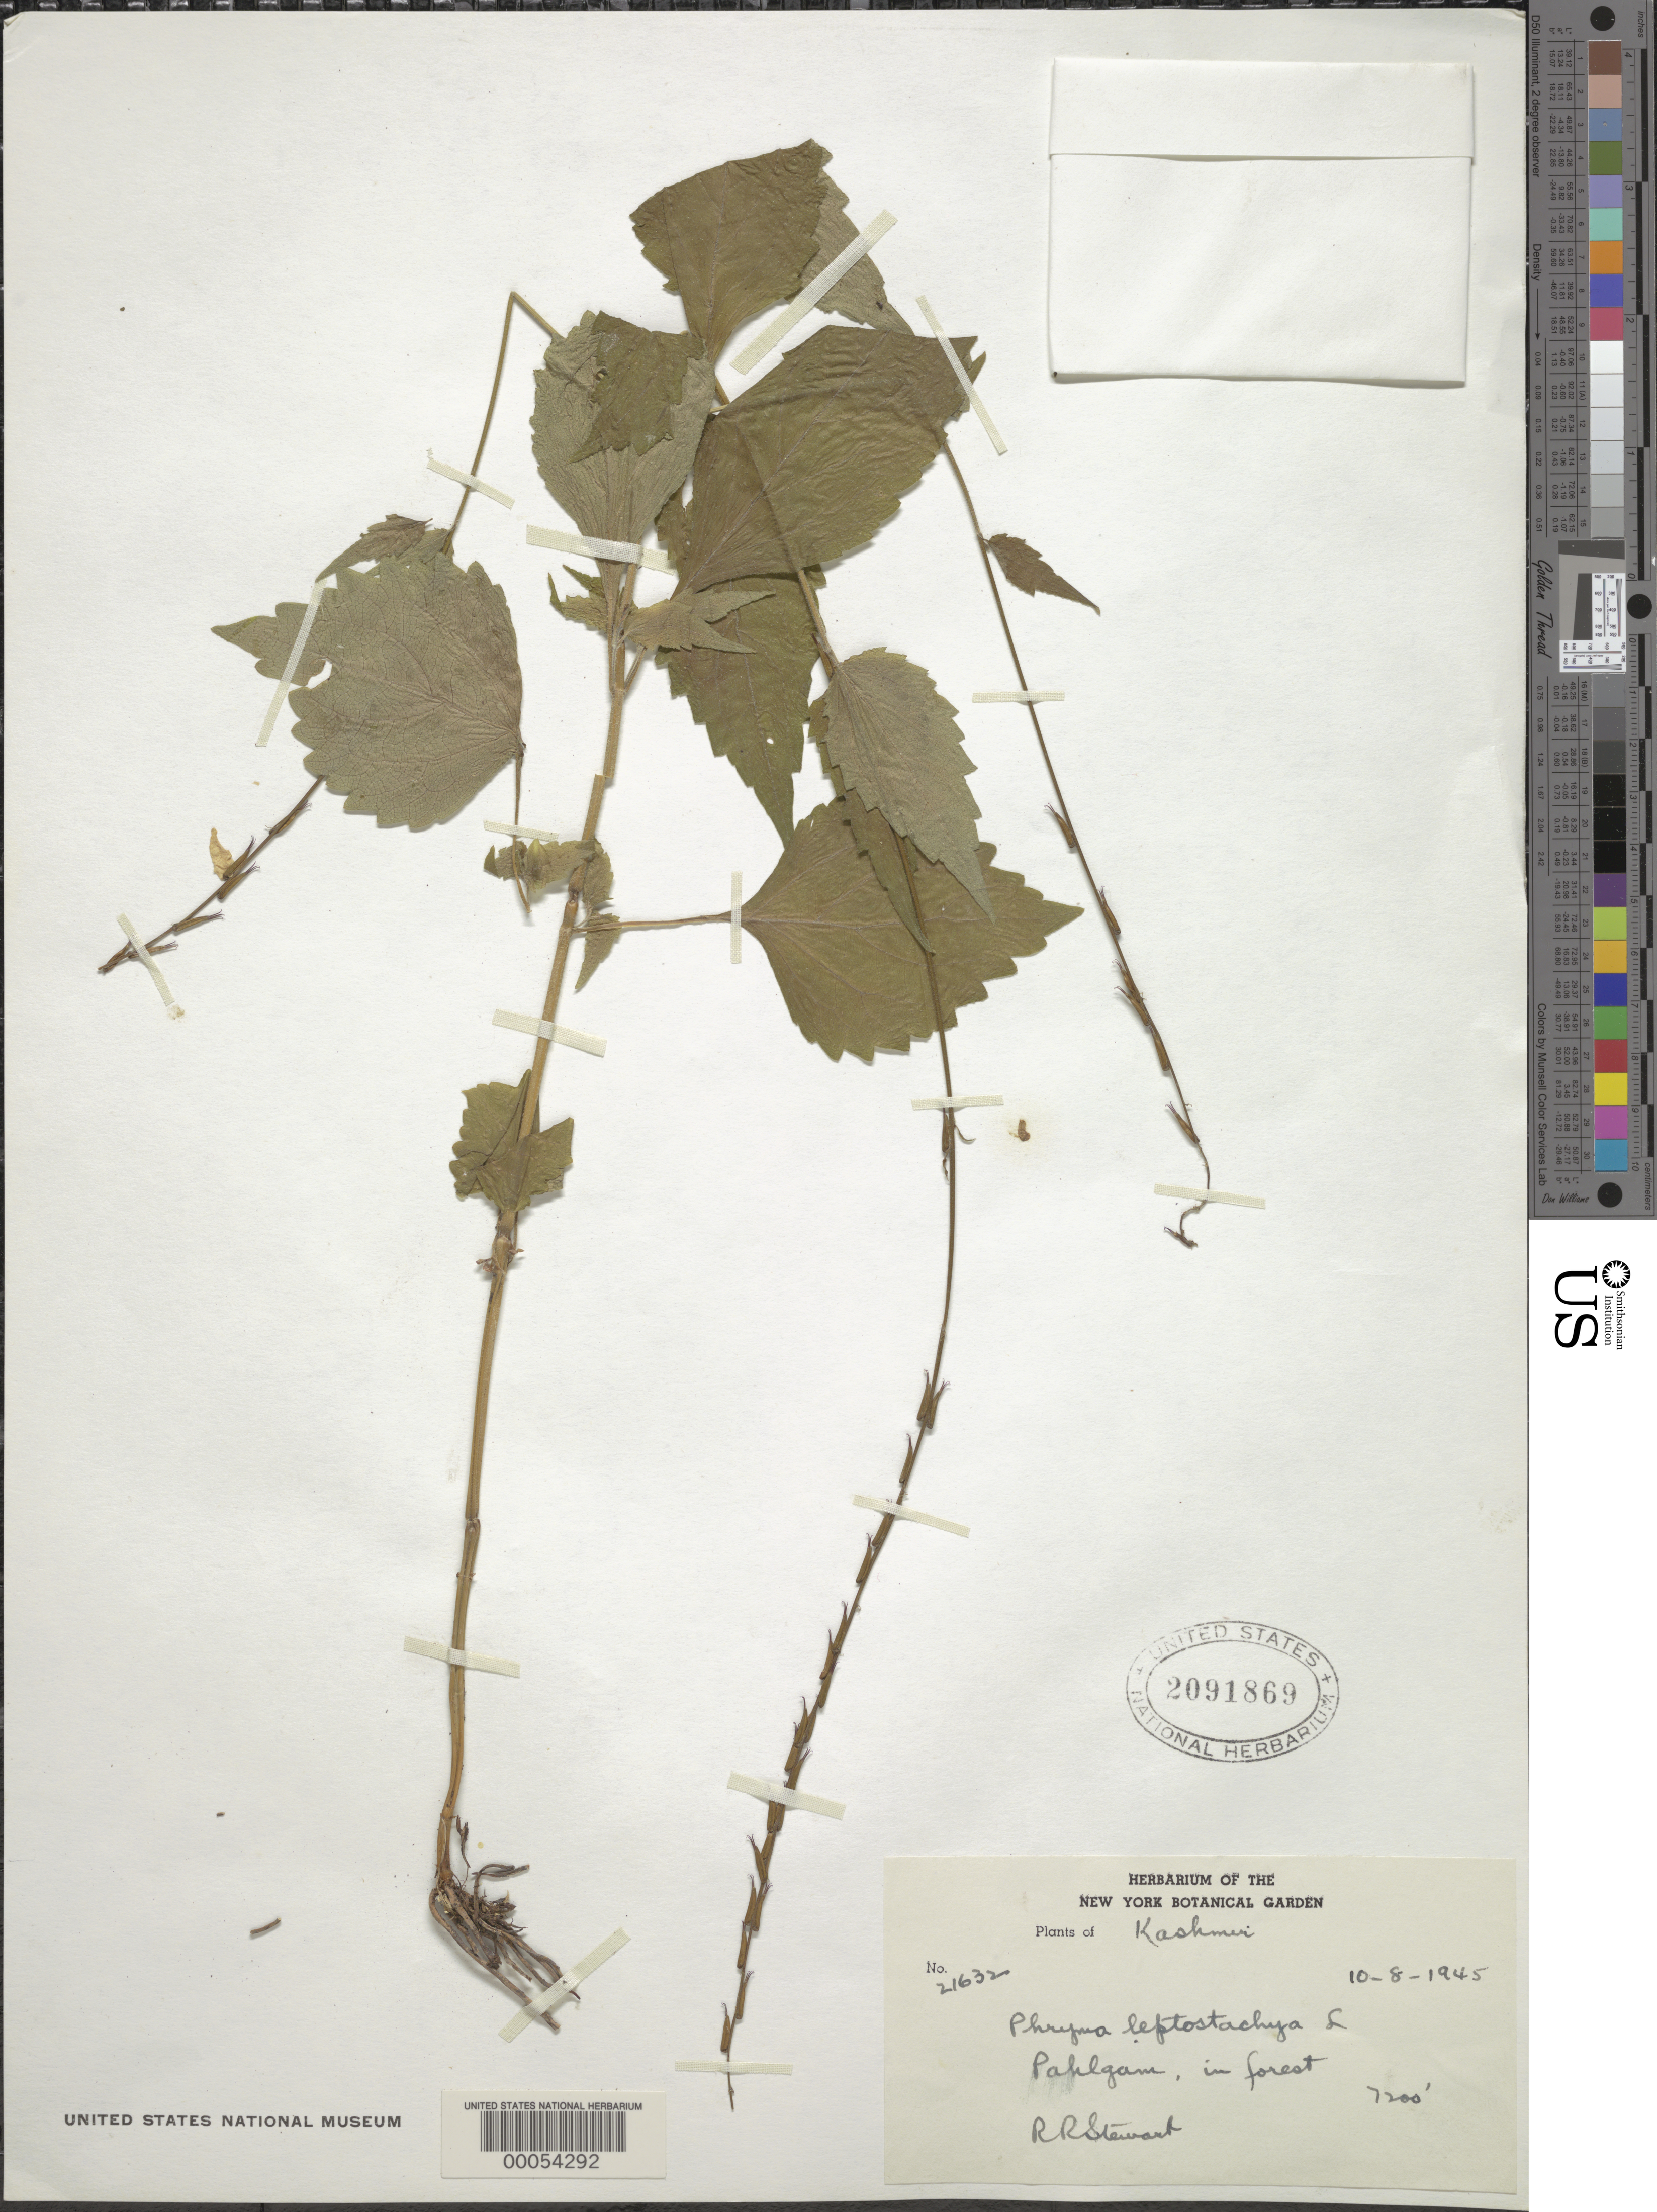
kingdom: Plantae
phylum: Tracheophyta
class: Magnoliopsida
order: Lamiales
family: Phrymaceae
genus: Phryma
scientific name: Phryma leptostachya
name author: L.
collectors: R. R. Stewart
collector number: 21632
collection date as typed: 08 Oct 1945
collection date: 1945-10-08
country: India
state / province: Jammu And Kashmir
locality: Kashmir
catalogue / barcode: US 2091869